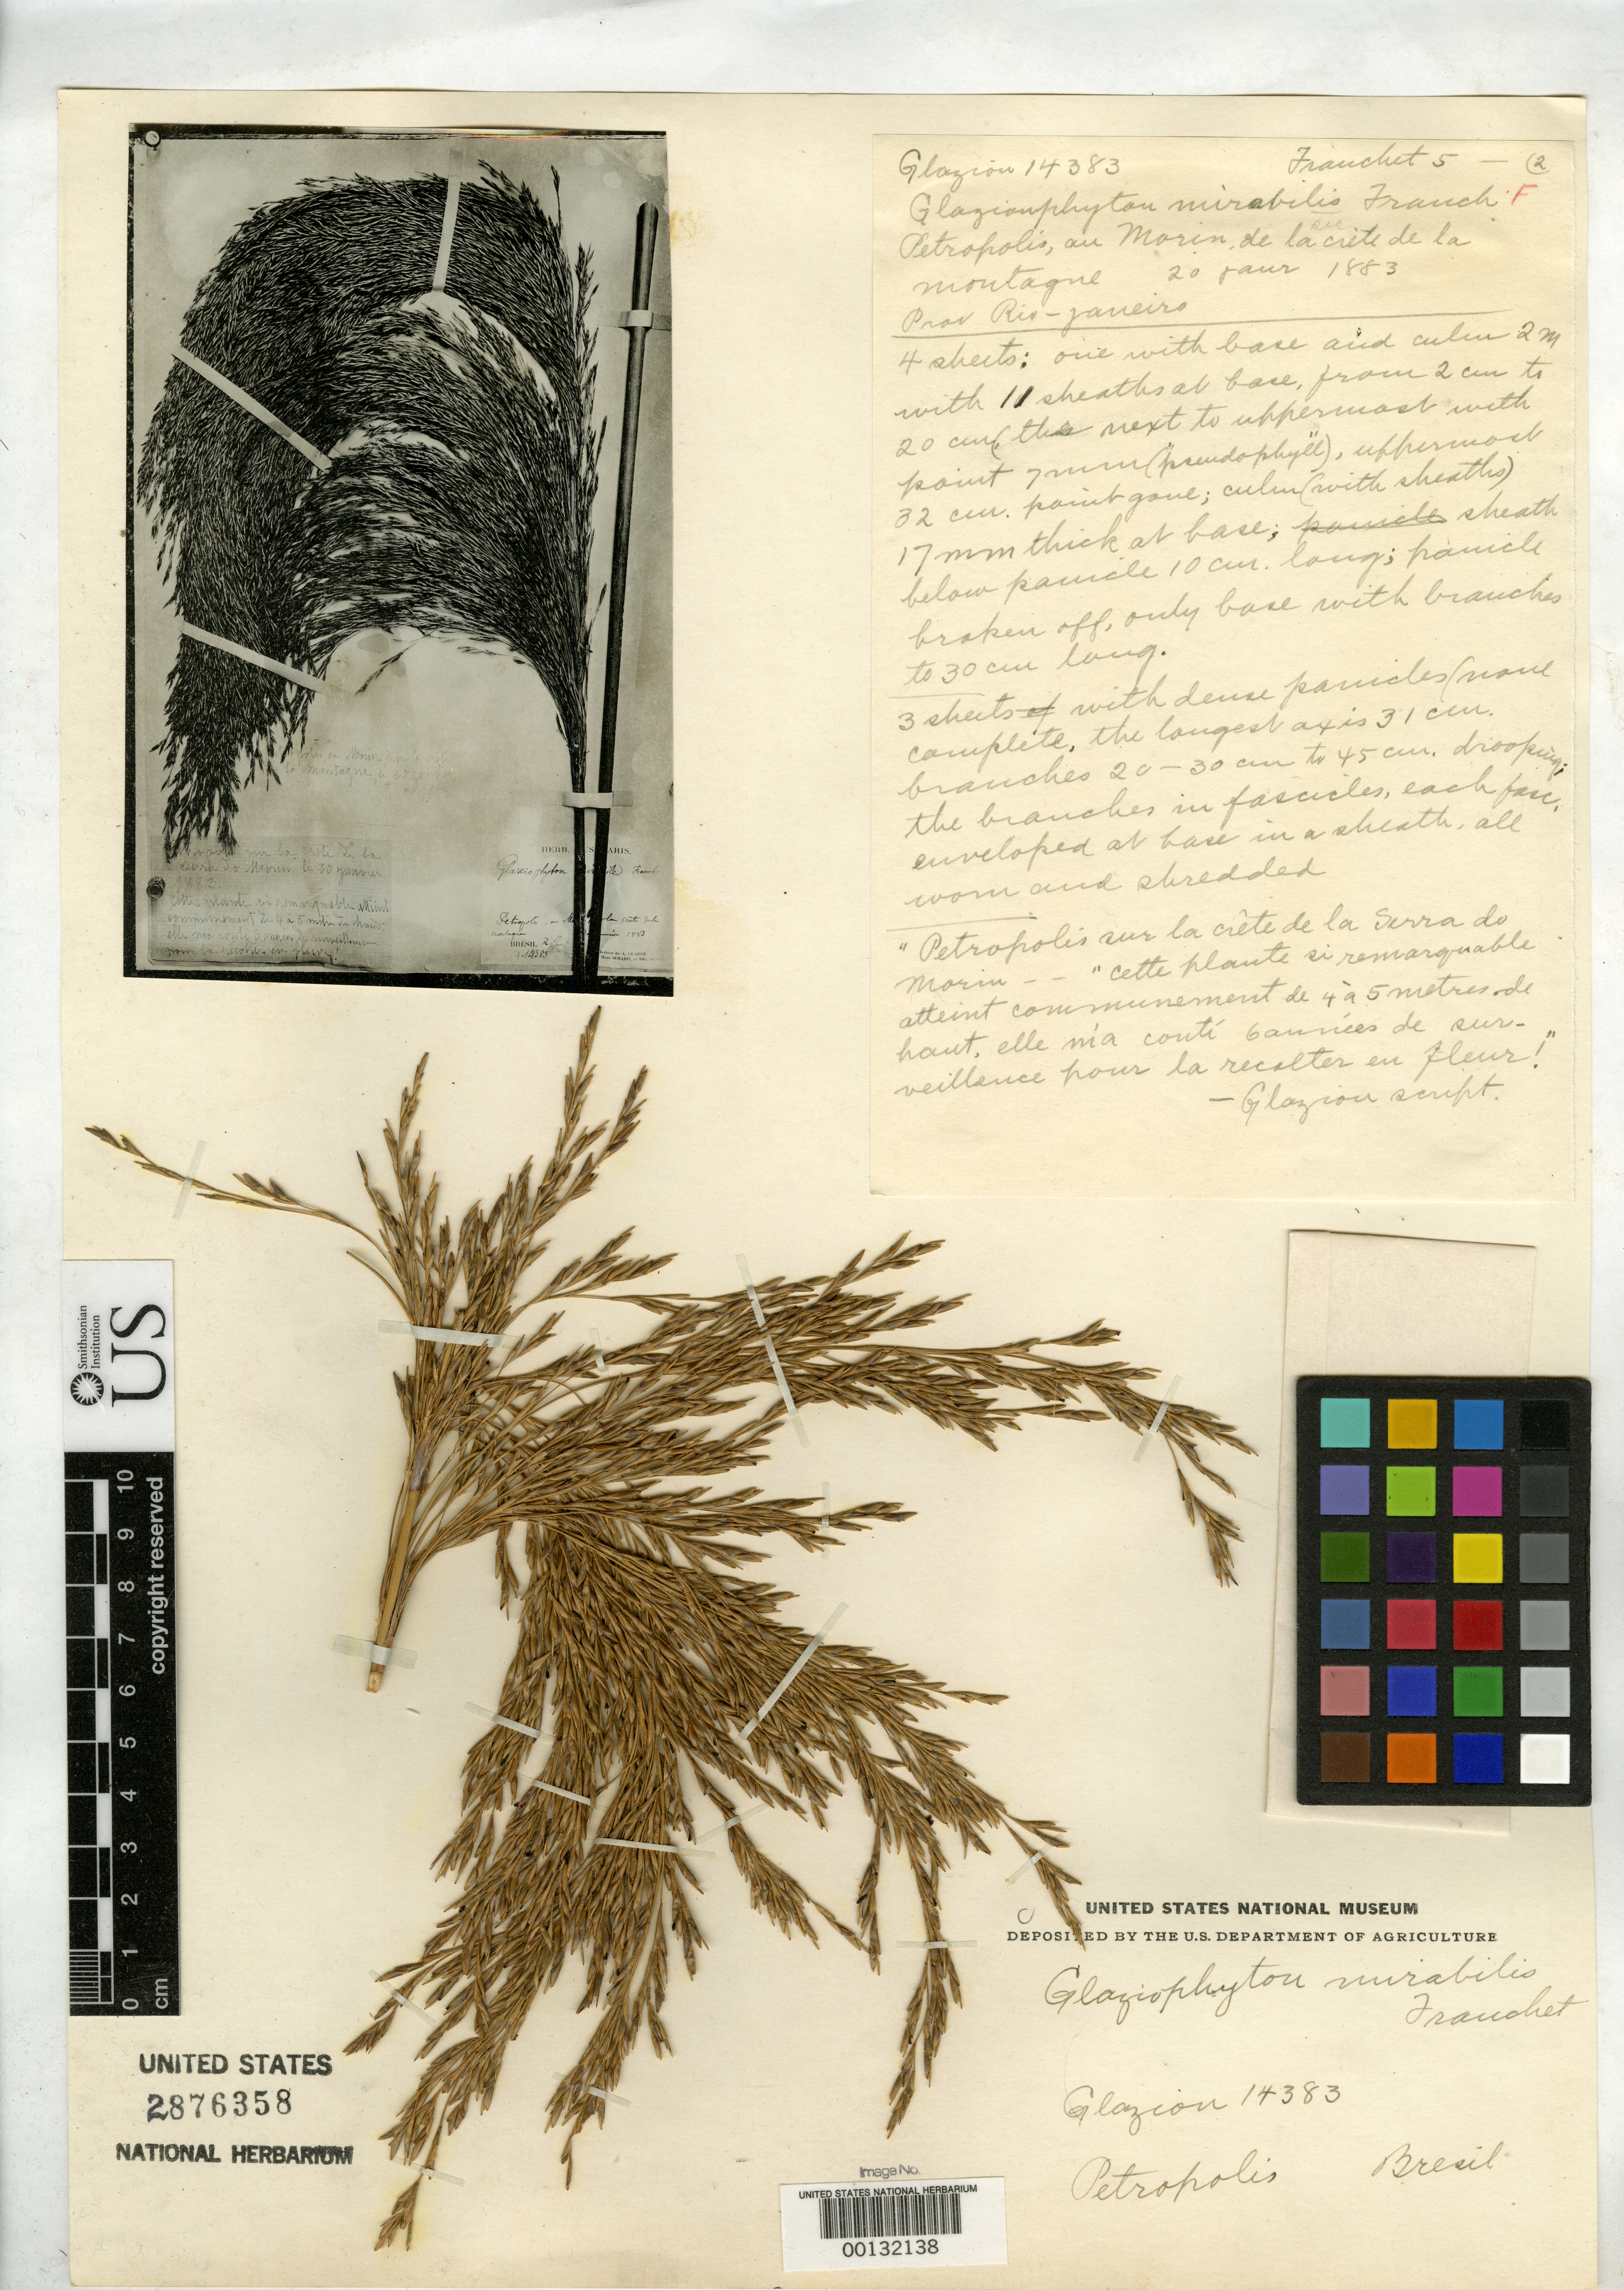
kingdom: Plantae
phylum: Tracheophyta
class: Liliopsida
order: Poales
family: Poaceae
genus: Glaziophyton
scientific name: Glaziophyton mirabile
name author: Franch.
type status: Syntype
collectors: A. F. M. Glaziou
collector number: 14383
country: Brazil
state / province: Rio de Janeiro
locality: Near Petropolis.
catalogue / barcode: US 2876358